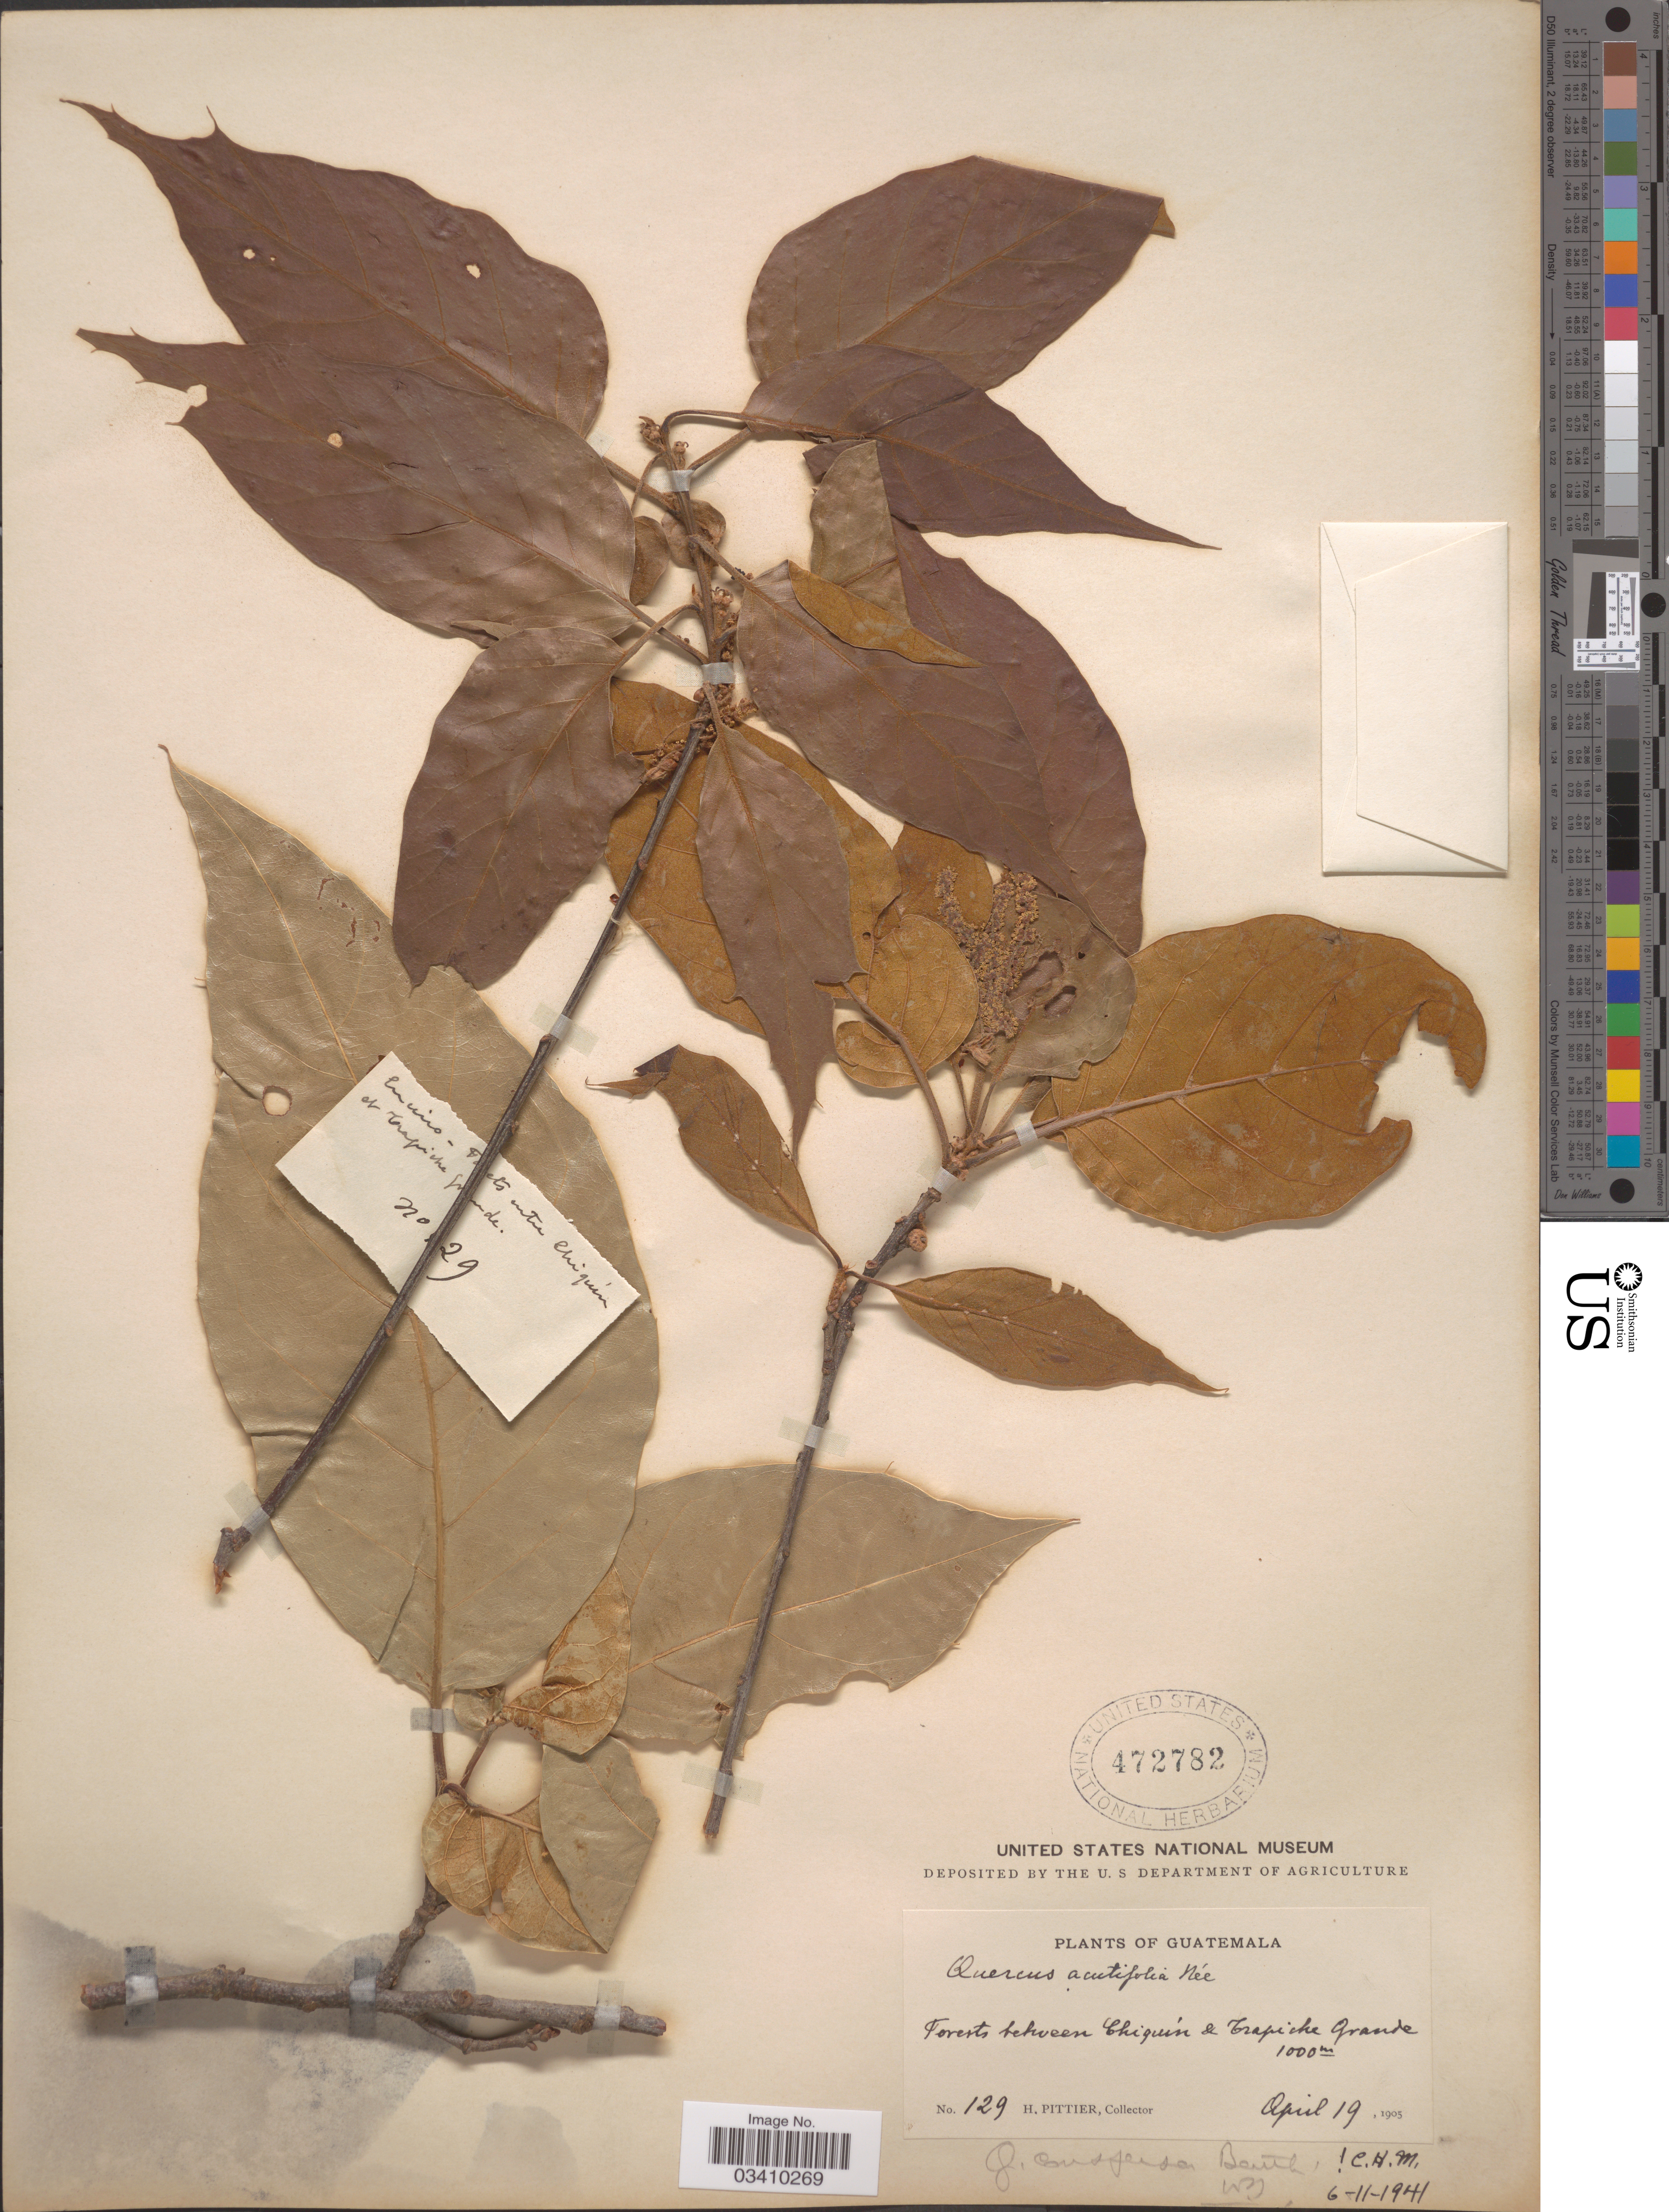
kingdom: Plantae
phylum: Tracheophyta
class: Magnoliopsida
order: Fagales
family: Fagaceae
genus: Quercus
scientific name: Quercus conspersa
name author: Benth.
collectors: H. F. Pittier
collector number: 129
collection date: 1905-04-19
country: Guatemala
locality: Forests between Chiquín & Trapiche Grande.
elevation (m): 1000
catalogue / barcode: US 472782